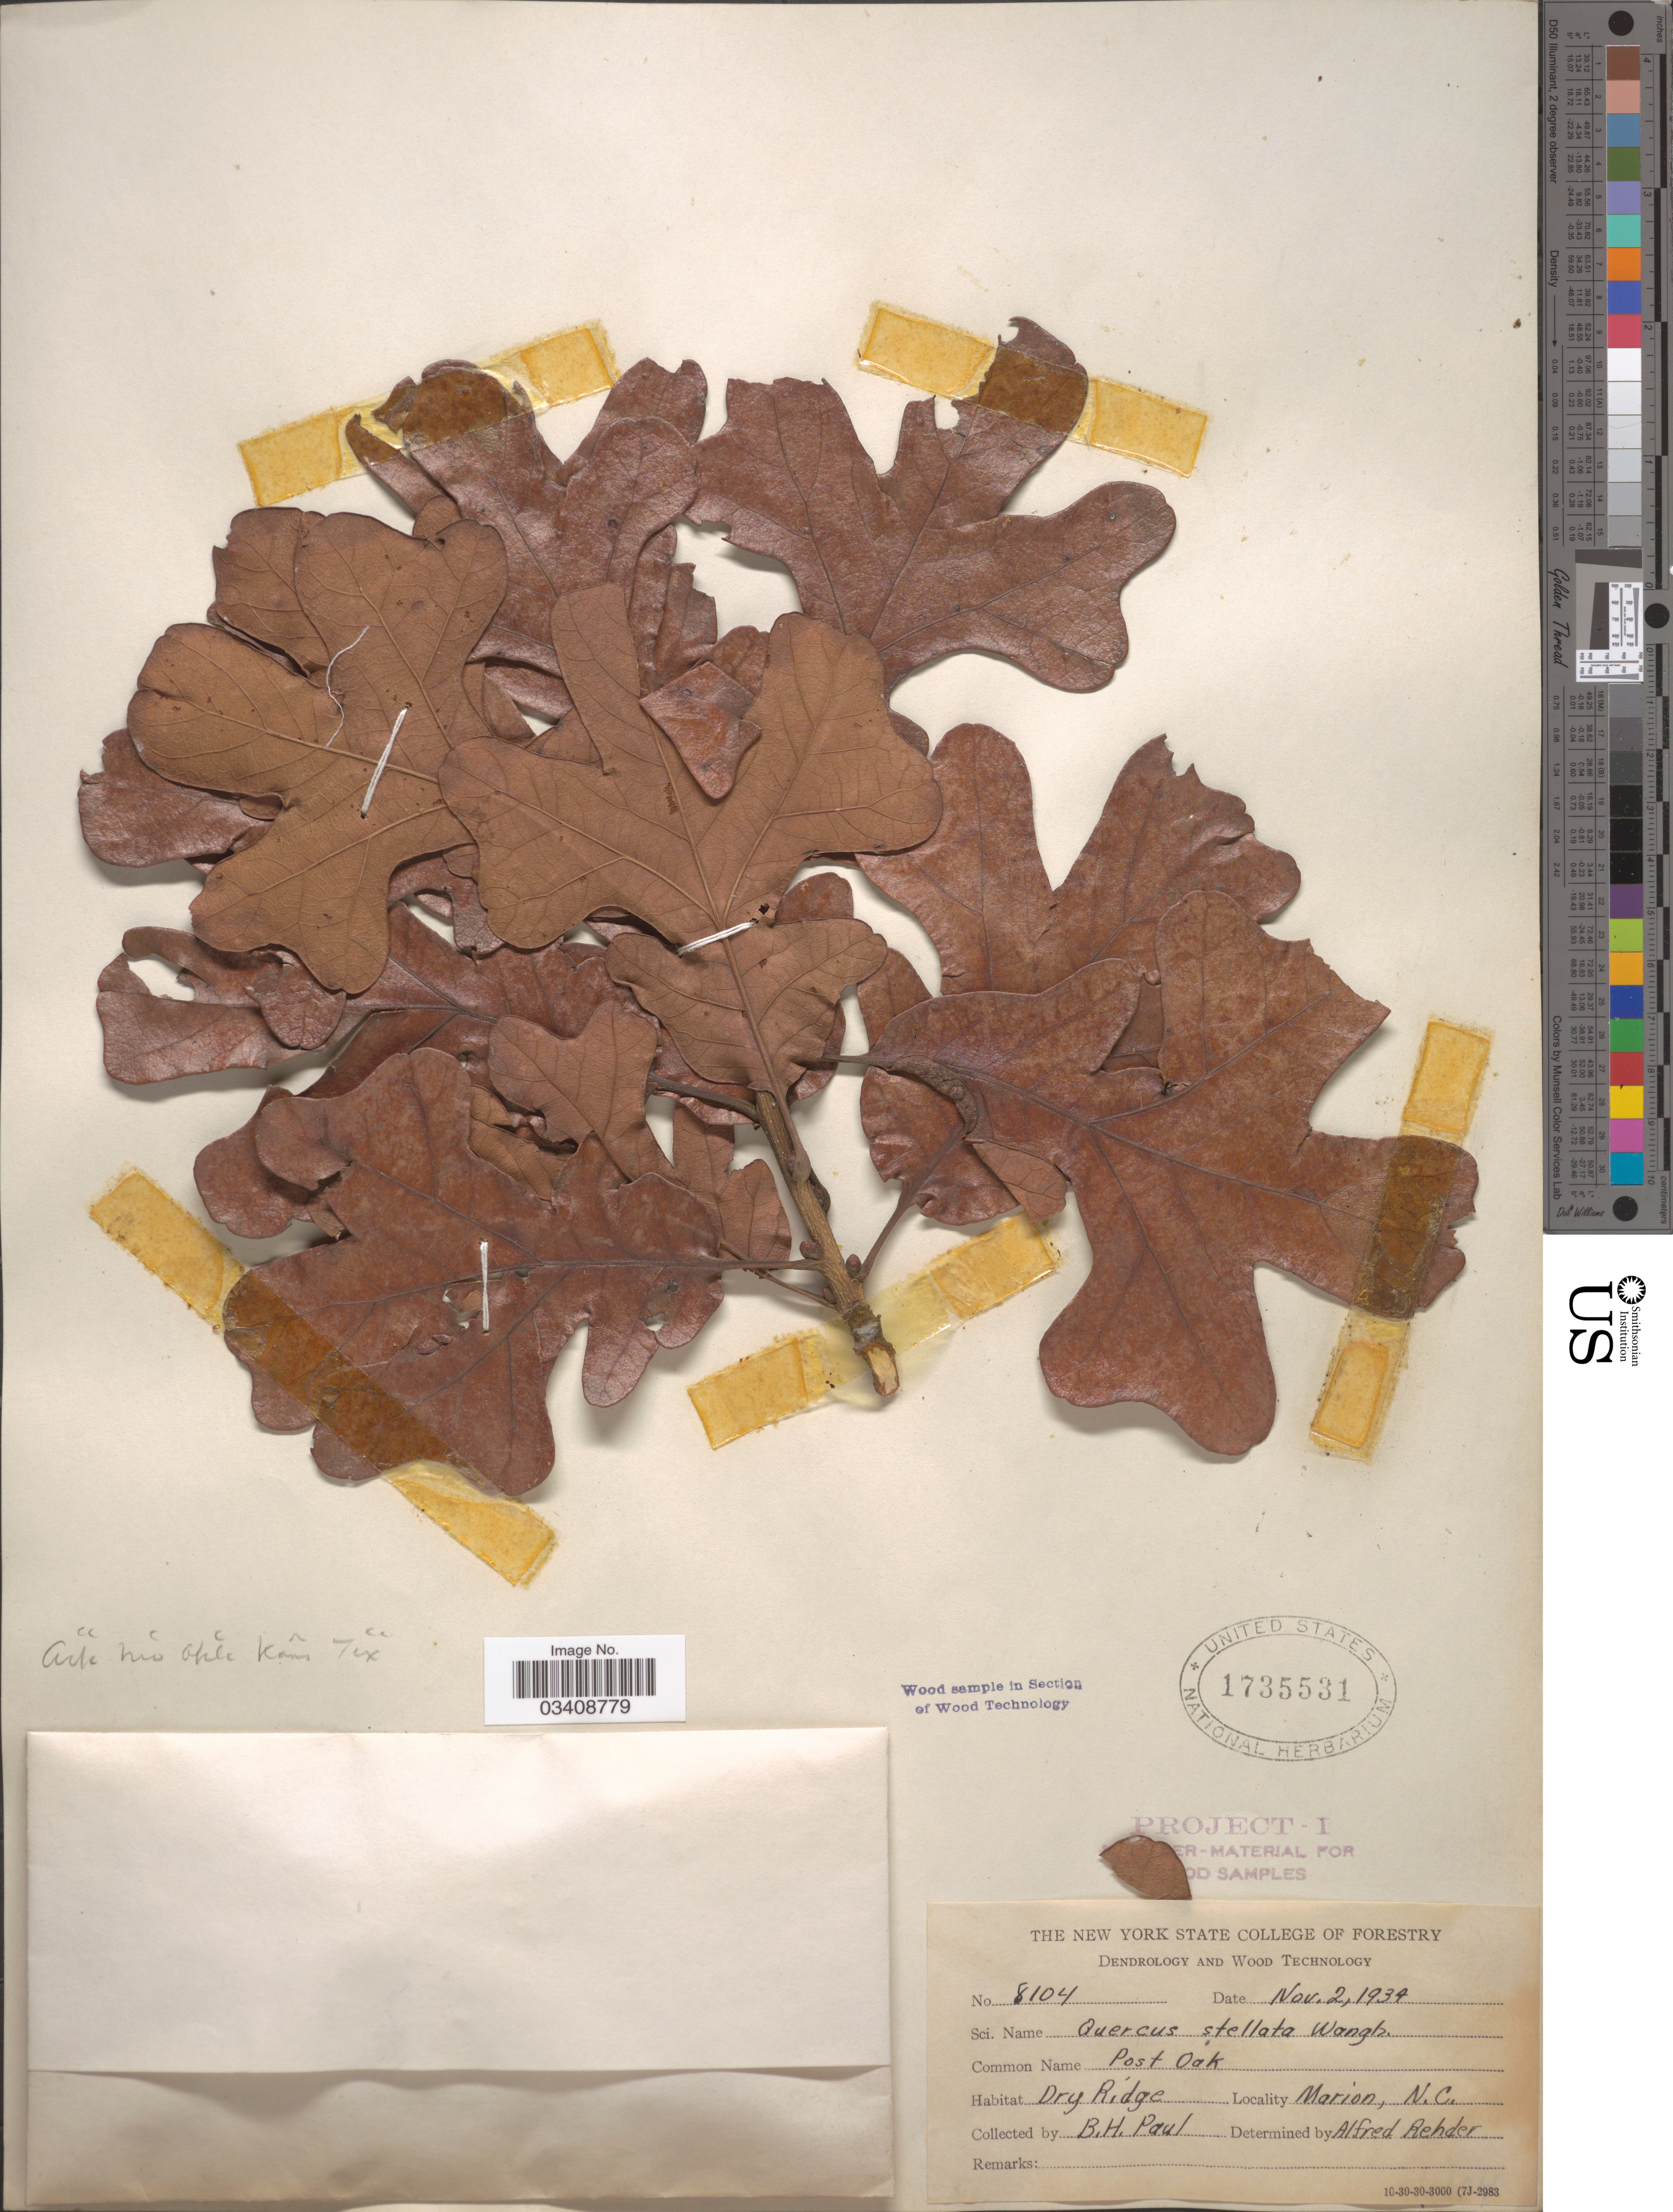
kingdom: Plantae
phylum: Tracheophyta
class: Magnoliopsida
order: Fagales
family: Fagaceae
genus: Quercus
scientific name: Quercus stellata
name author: Wangenh.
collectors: B. Paul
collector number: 8104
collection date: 1934-11-02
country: United States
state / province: North Carolina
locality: Marion.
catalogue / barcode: US 1735531